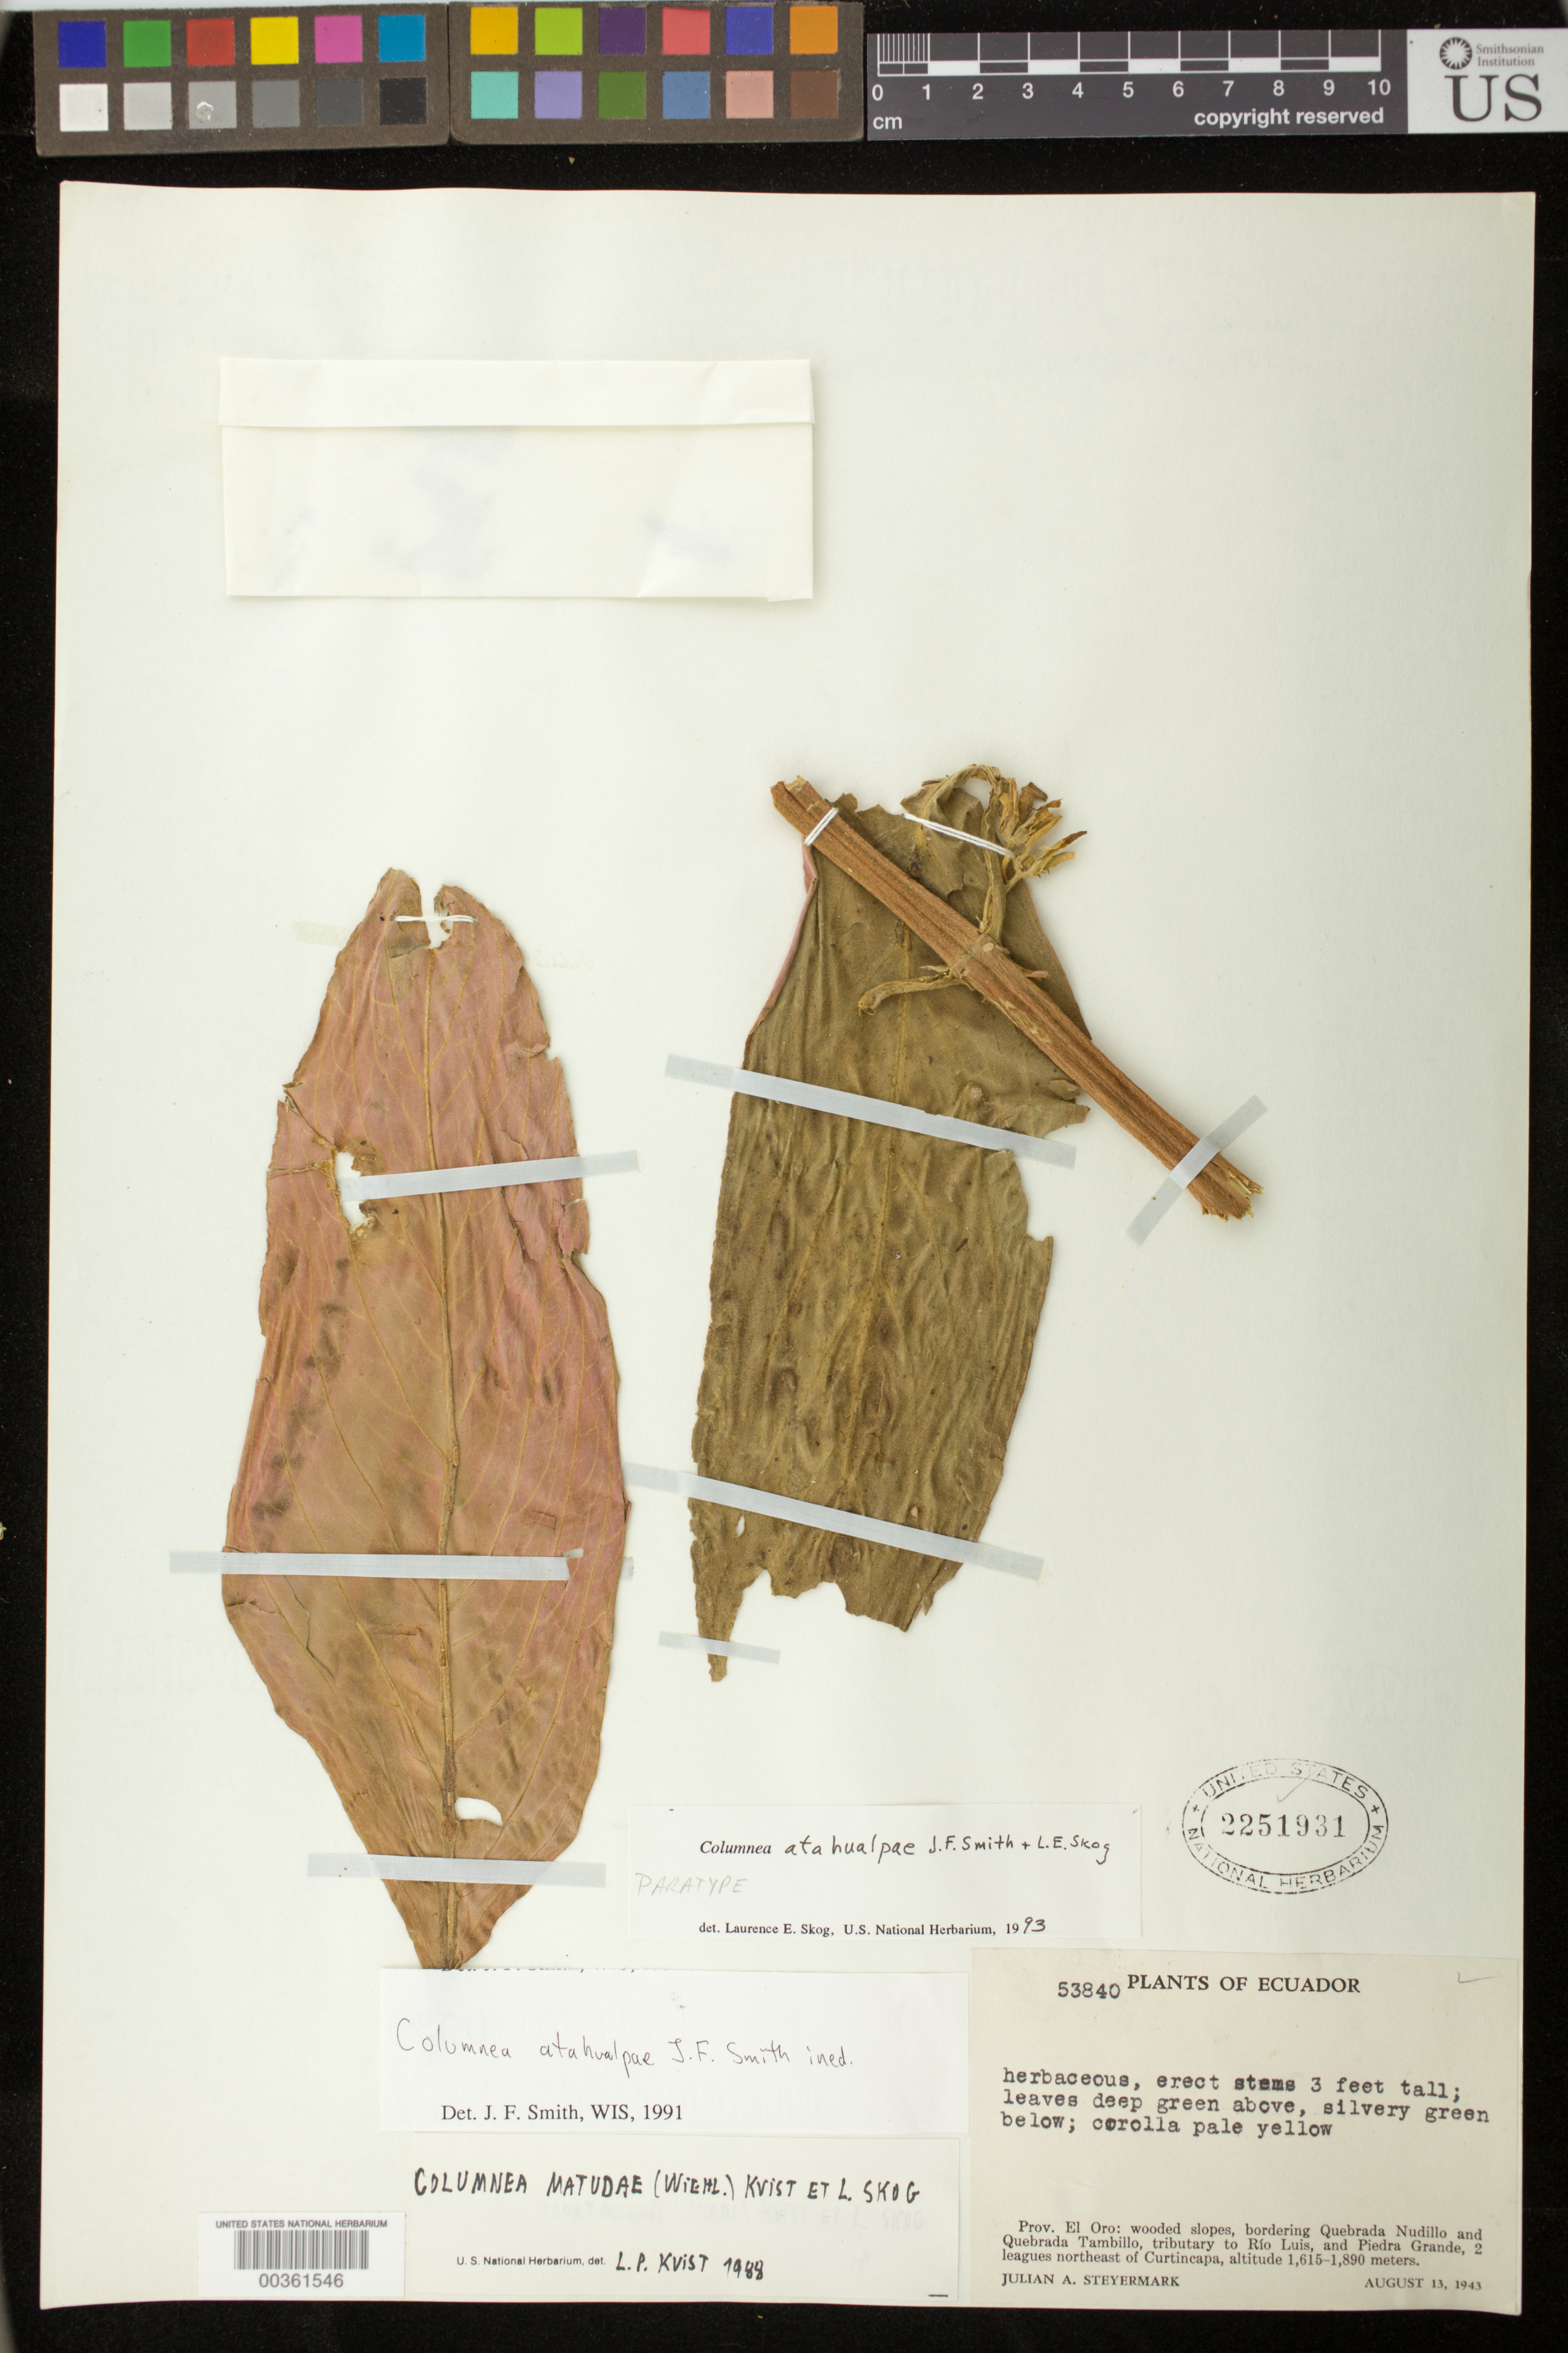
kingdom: Plantae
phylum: Tracheophyta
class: Magnoliopsida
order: Lamiales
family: Gesneriaceae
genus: Columnea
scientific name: Columnea atahualpae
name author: J.F. Sm. & L.E. Skog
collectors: J. Steyermark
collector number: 53840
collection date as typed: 13 Aug 1943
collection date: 1943-08-13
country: Ecuador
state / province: El Oro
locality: Bordering Quebrada Nudillo & Quebrada Tambillo, tributary to Rio Luis, & Piedra Grande, 2leagues NE of Curtincap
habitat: Wooded slopes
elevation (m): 1615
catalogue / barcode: US 2251931